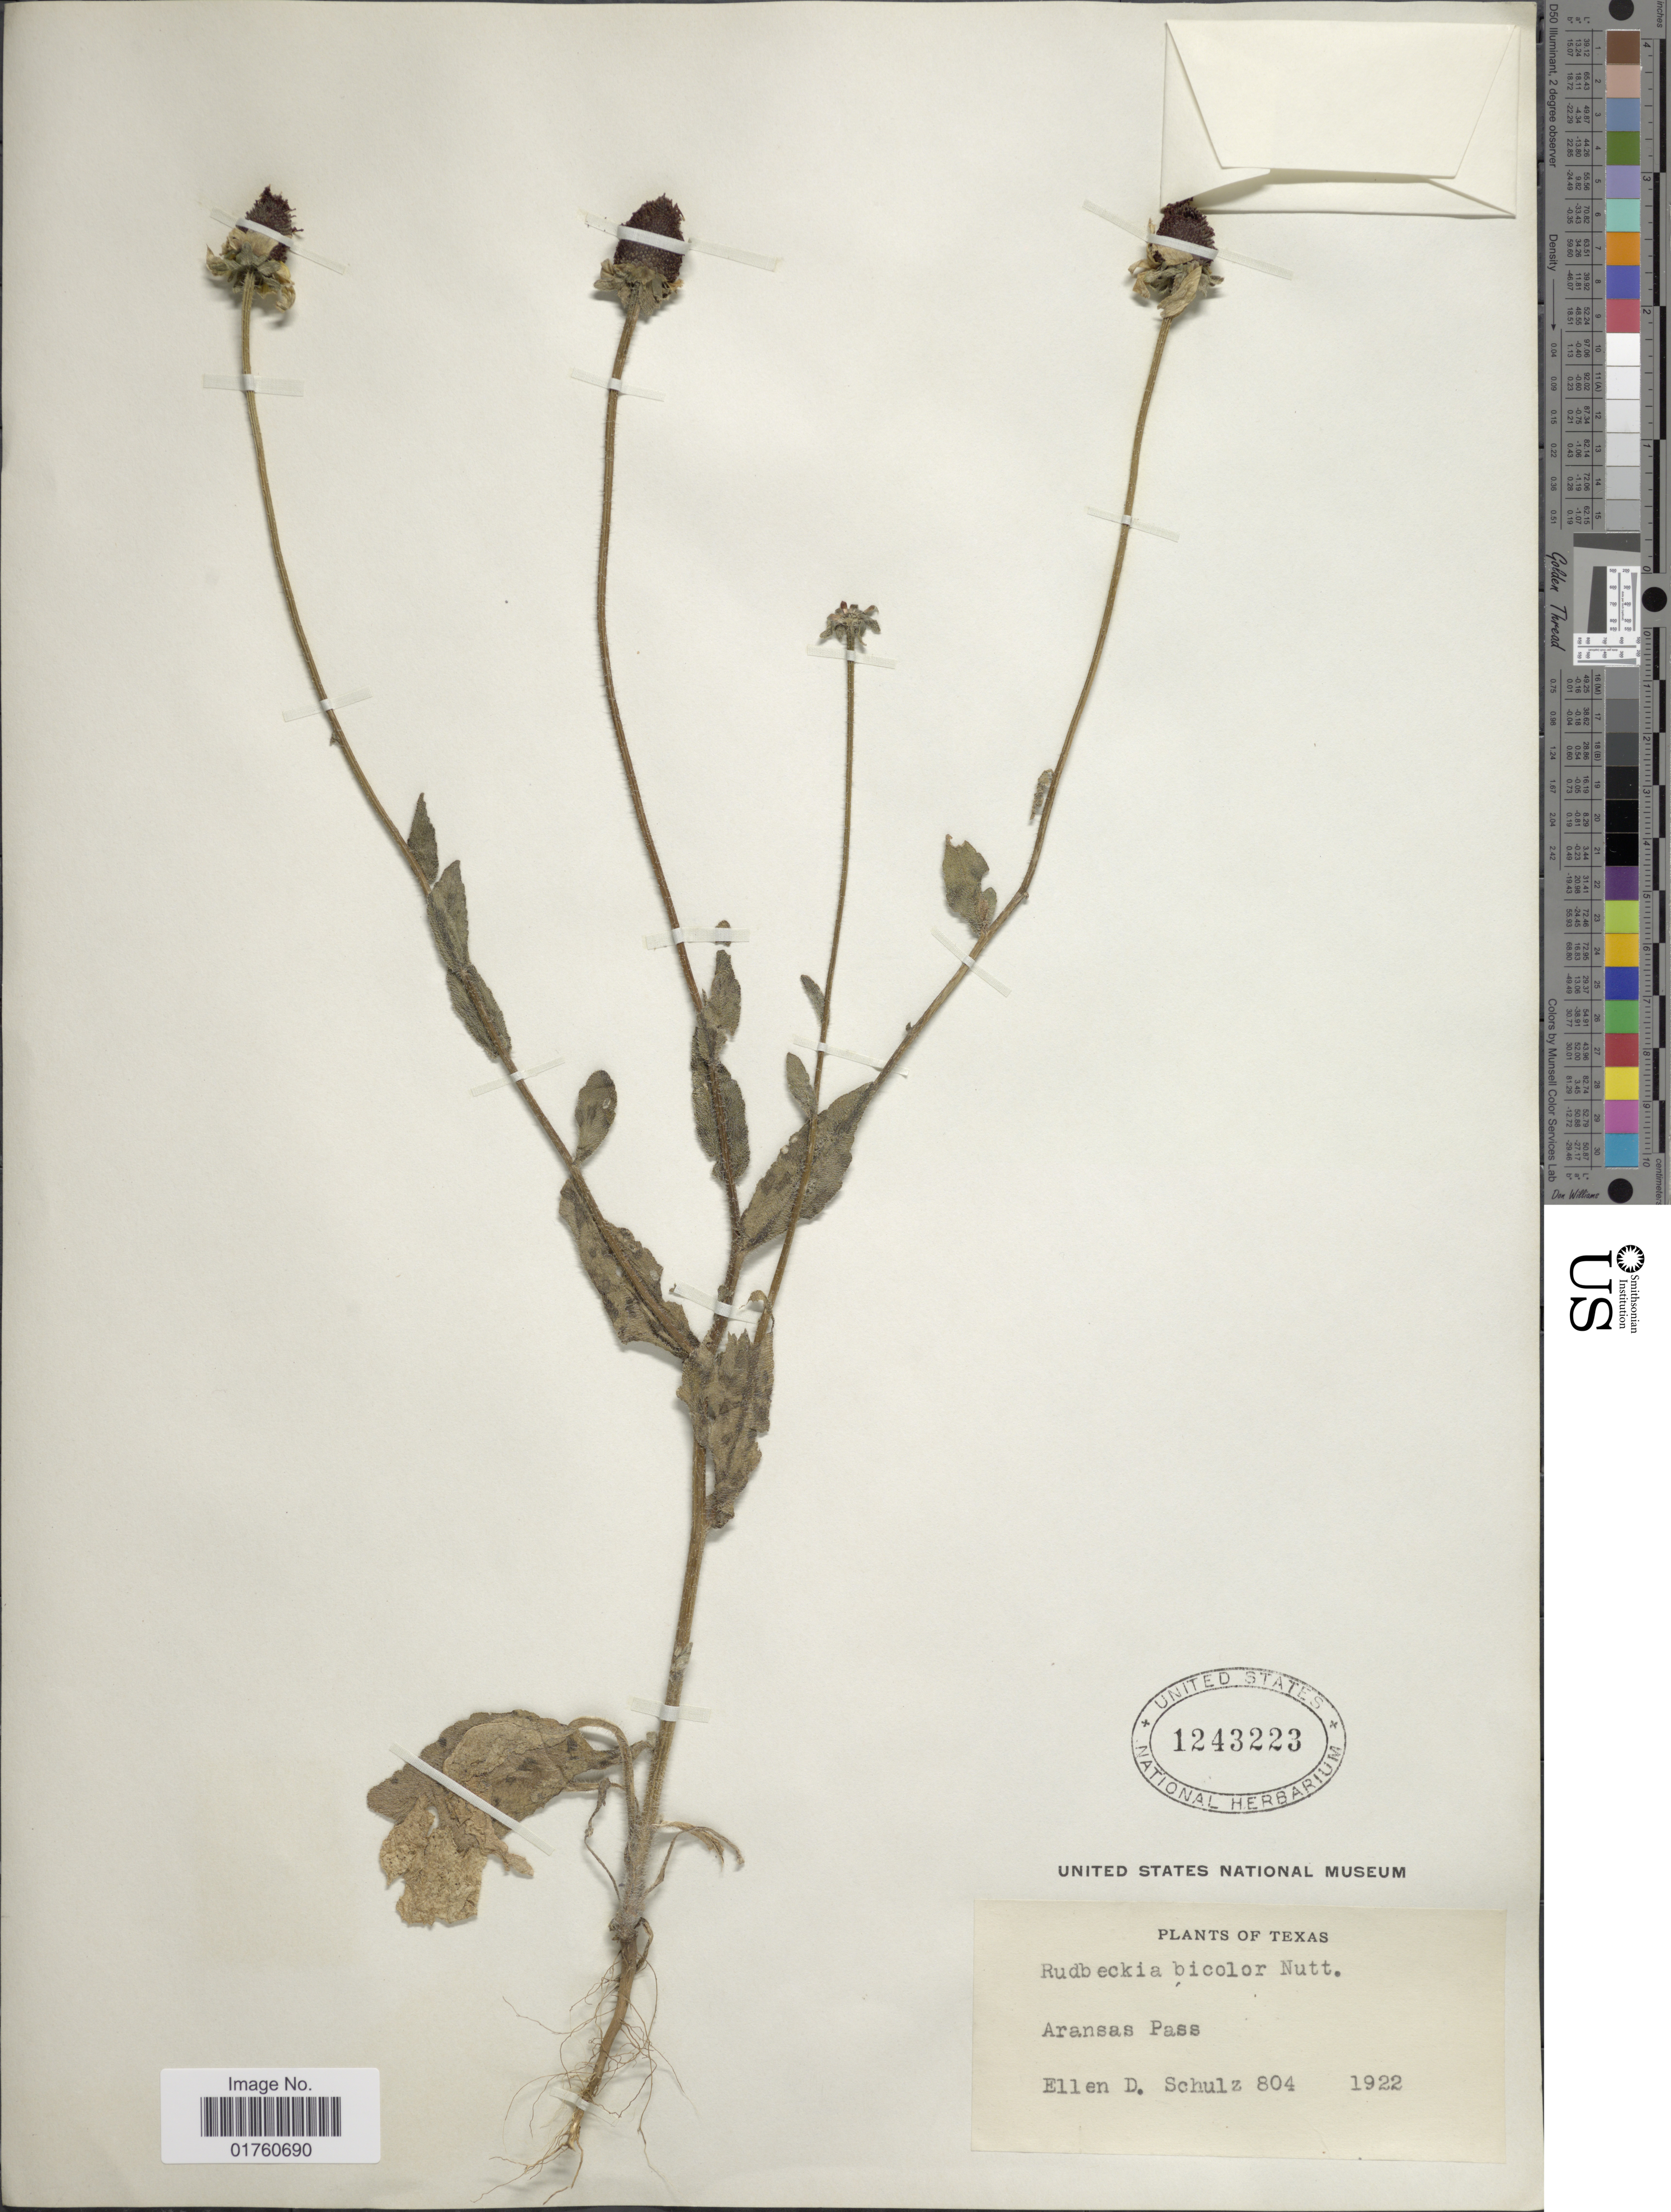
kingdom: Plantae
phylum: Tracheophyta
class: Magnoliopsida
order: Asterales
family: Asteraceae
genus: Rudbeckia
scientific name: Rudbeckia bicolor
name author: Nutt.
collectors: E. D. Schulz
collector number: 804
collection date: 1922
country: United States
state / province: Texas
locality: Aransas Pass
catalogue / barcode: US 1243223